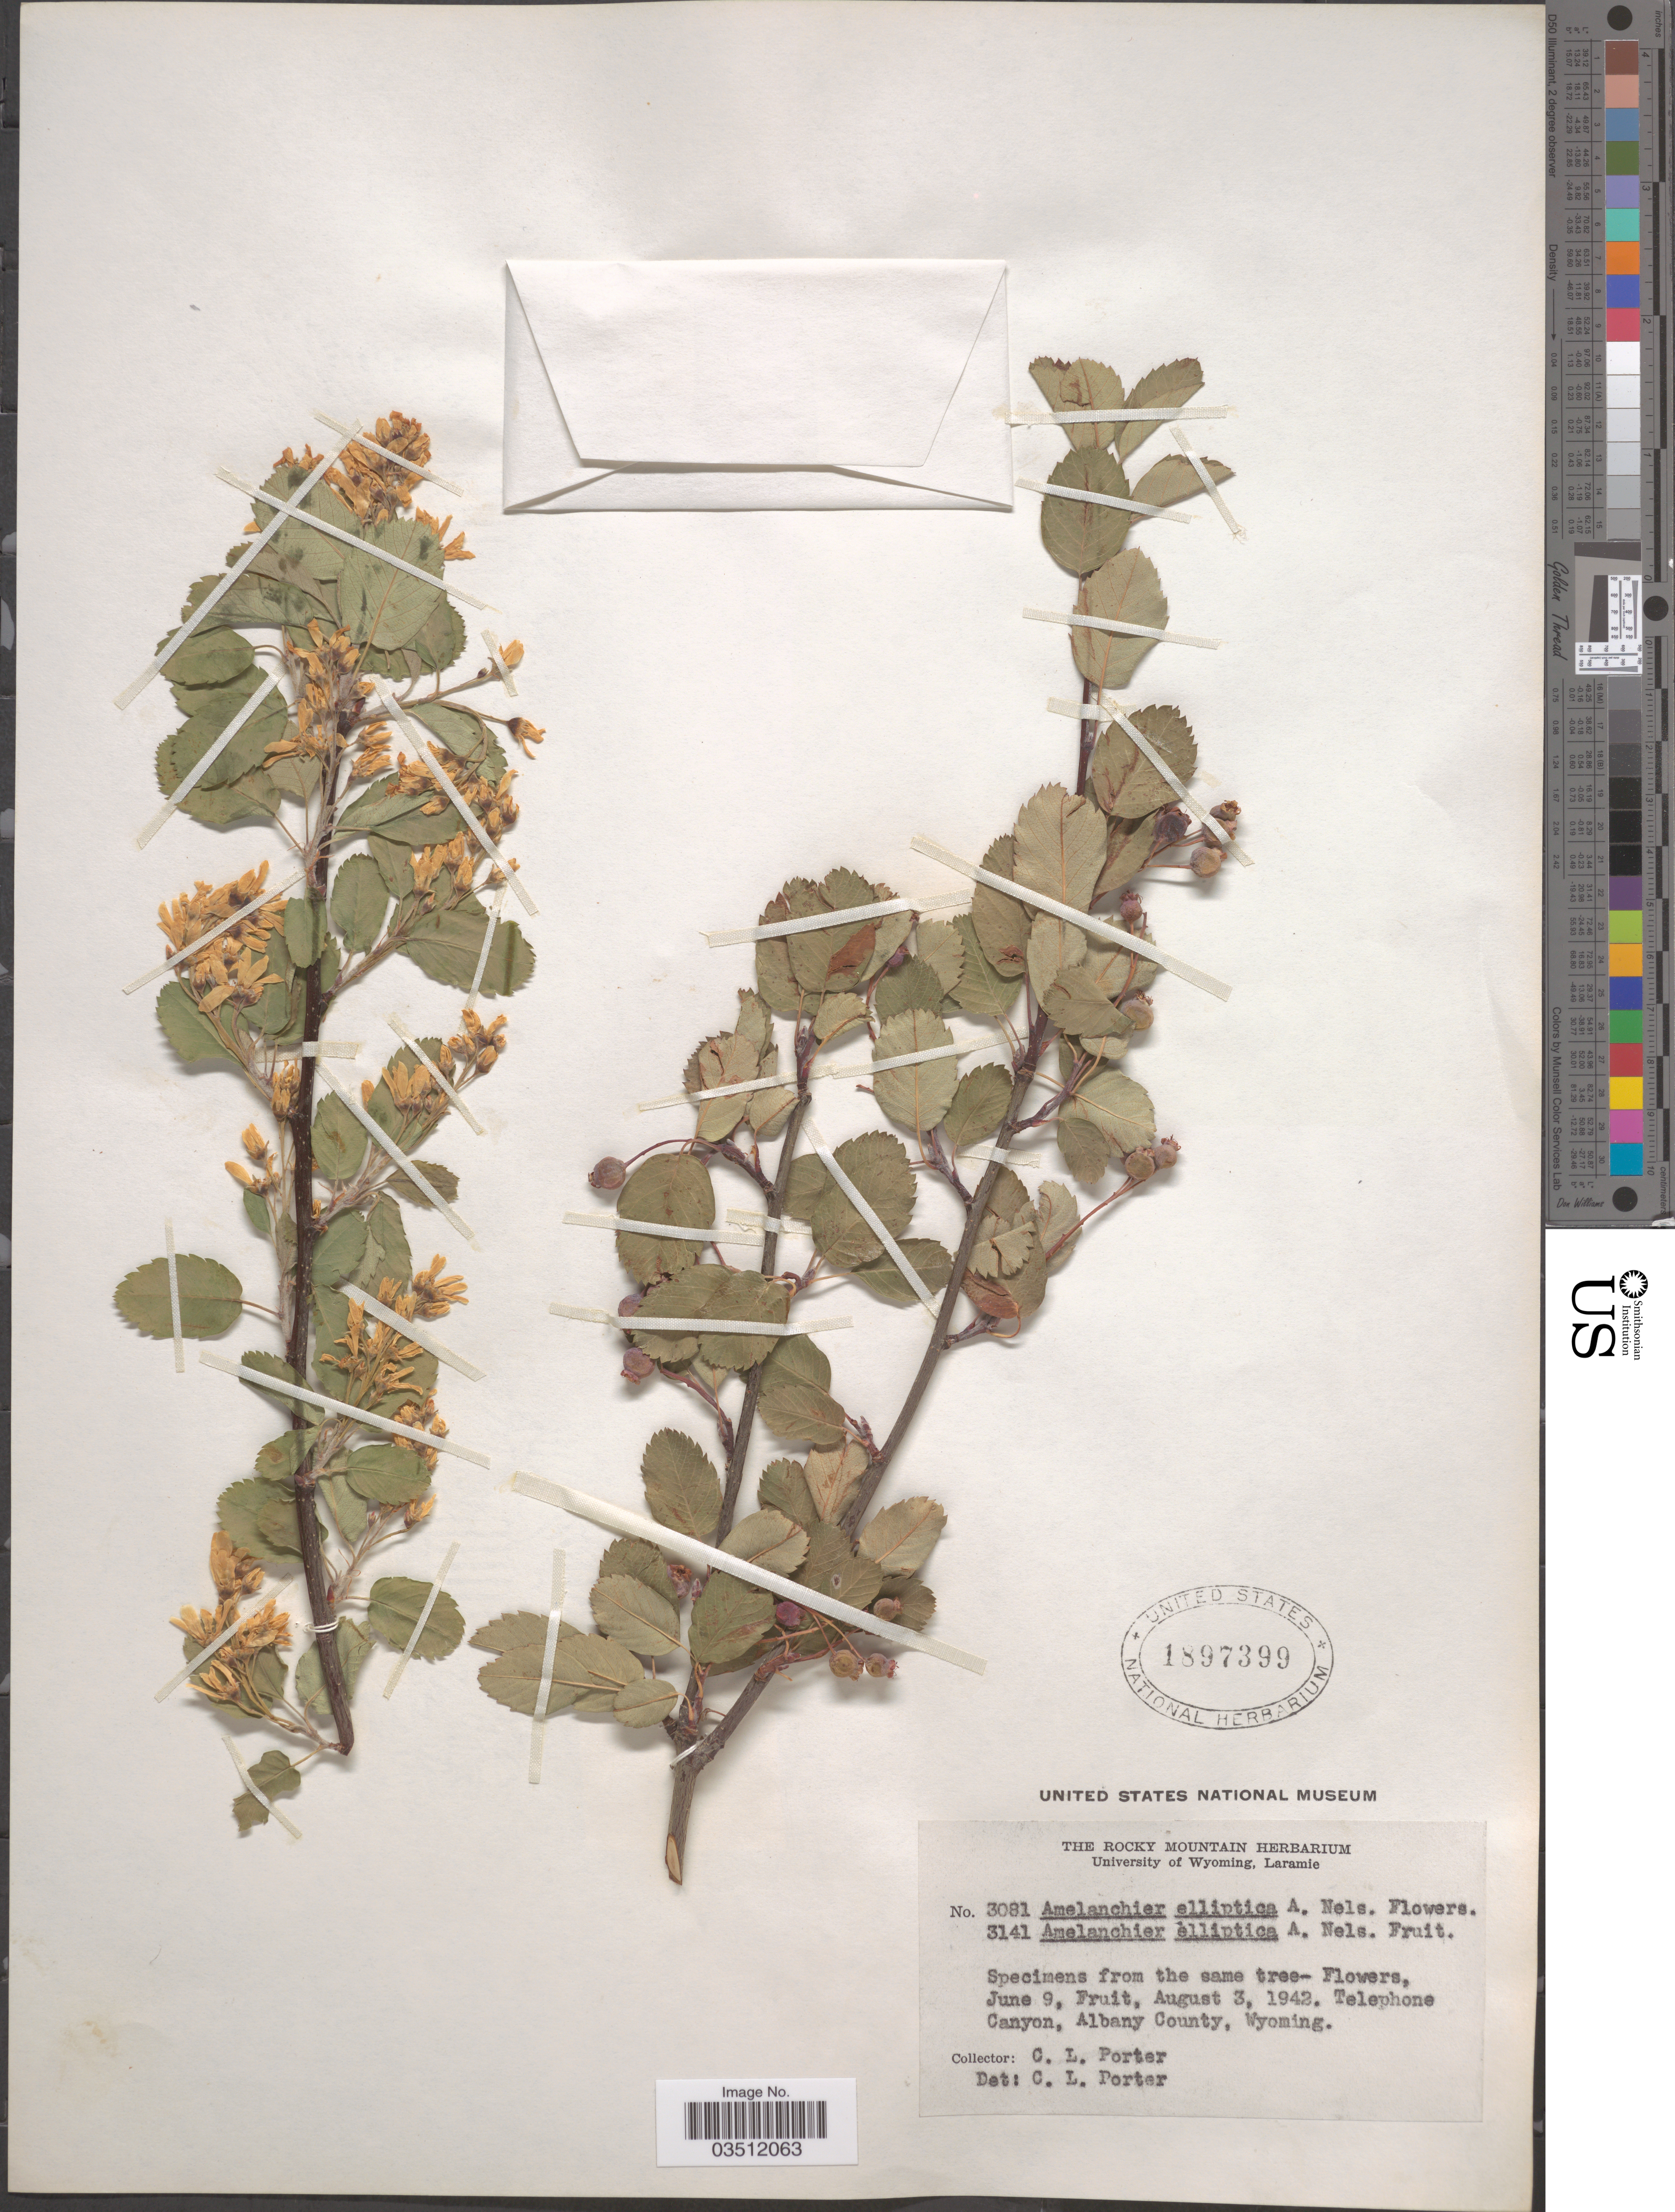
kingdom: Plantae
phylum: Tracheophyta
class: Magnoliopsida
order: Rosales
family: Rosaceae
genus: Amelanchier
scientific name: Amelanchier elliptica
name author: A. Nelson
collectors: C. L. Porter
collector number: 3081/3141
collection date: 1942-06-09/1942-08-03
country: United States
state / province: Wyoming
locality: Telephone Canyon, Albany County.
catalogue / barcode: US 1897399